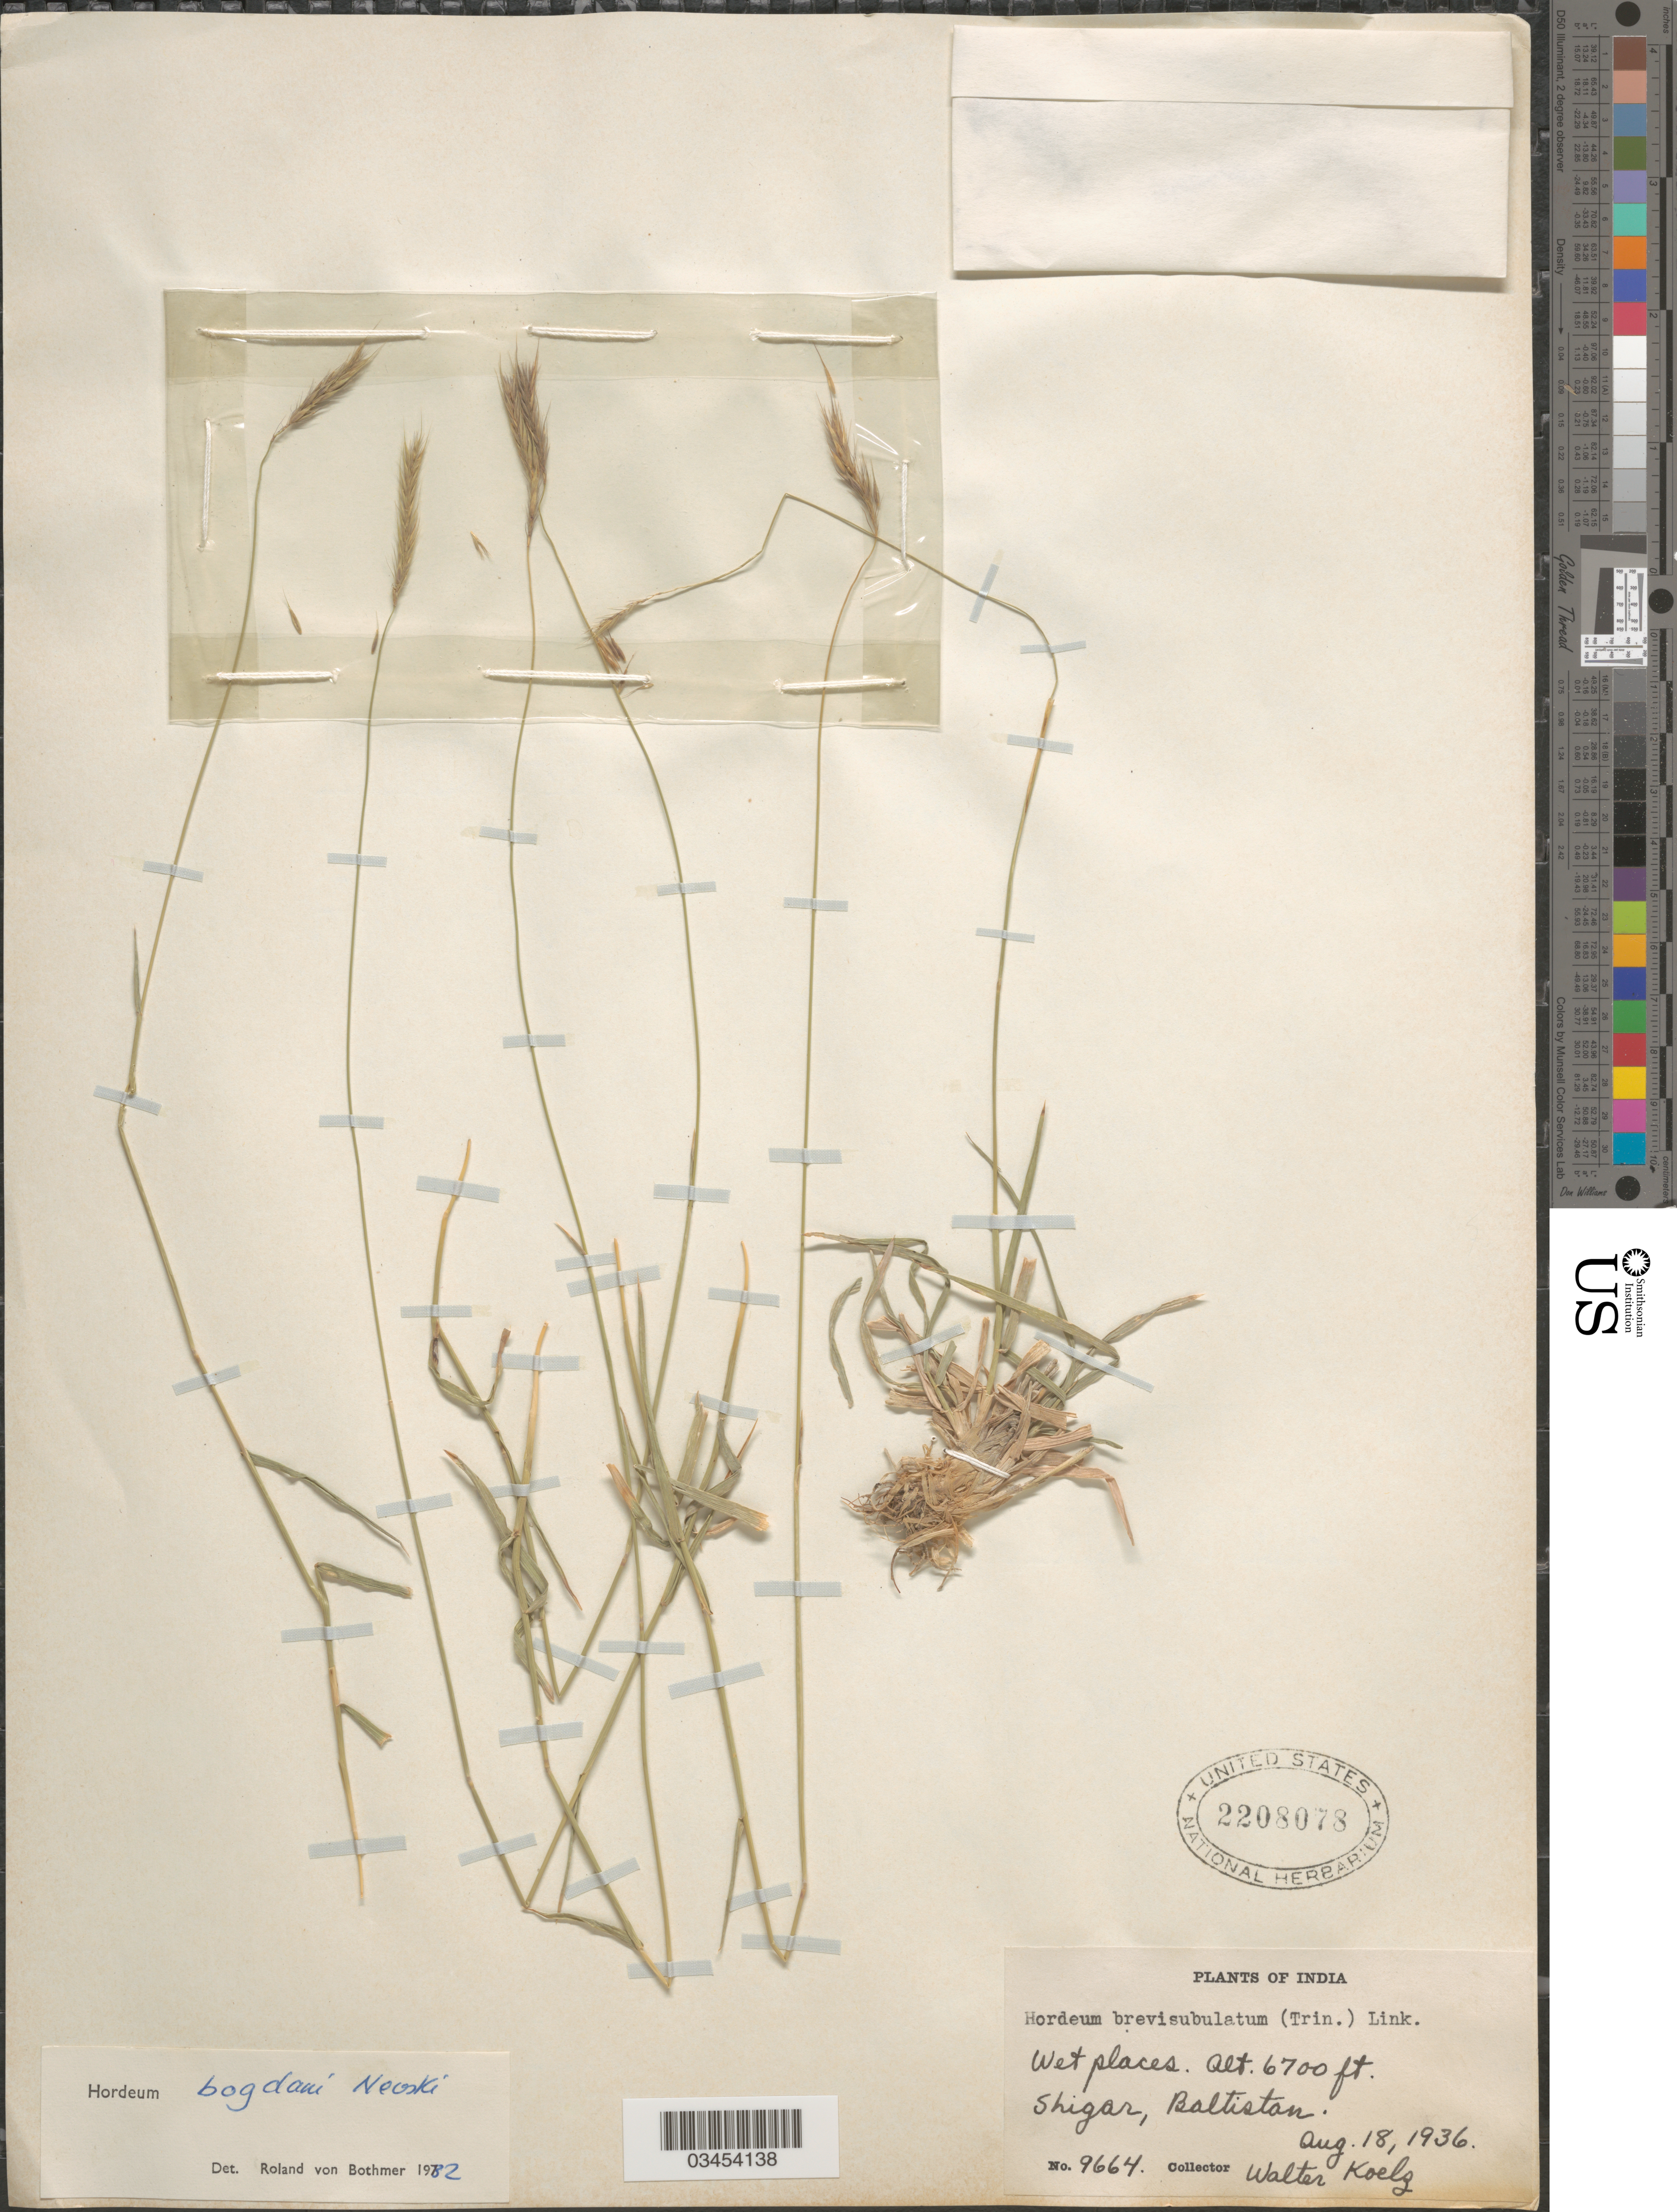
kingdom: Plantae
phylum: Tracheophyta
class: Liliopsida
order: Poales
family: Poaceae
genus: Hordeum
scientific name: Hordeum bogdanii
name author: Wilensky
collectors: W. N. Koelz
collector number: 9664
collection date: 1936-08-18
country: Pakistan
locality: Shigar, Baltistan.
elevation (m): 2042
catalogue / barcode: US 2208078